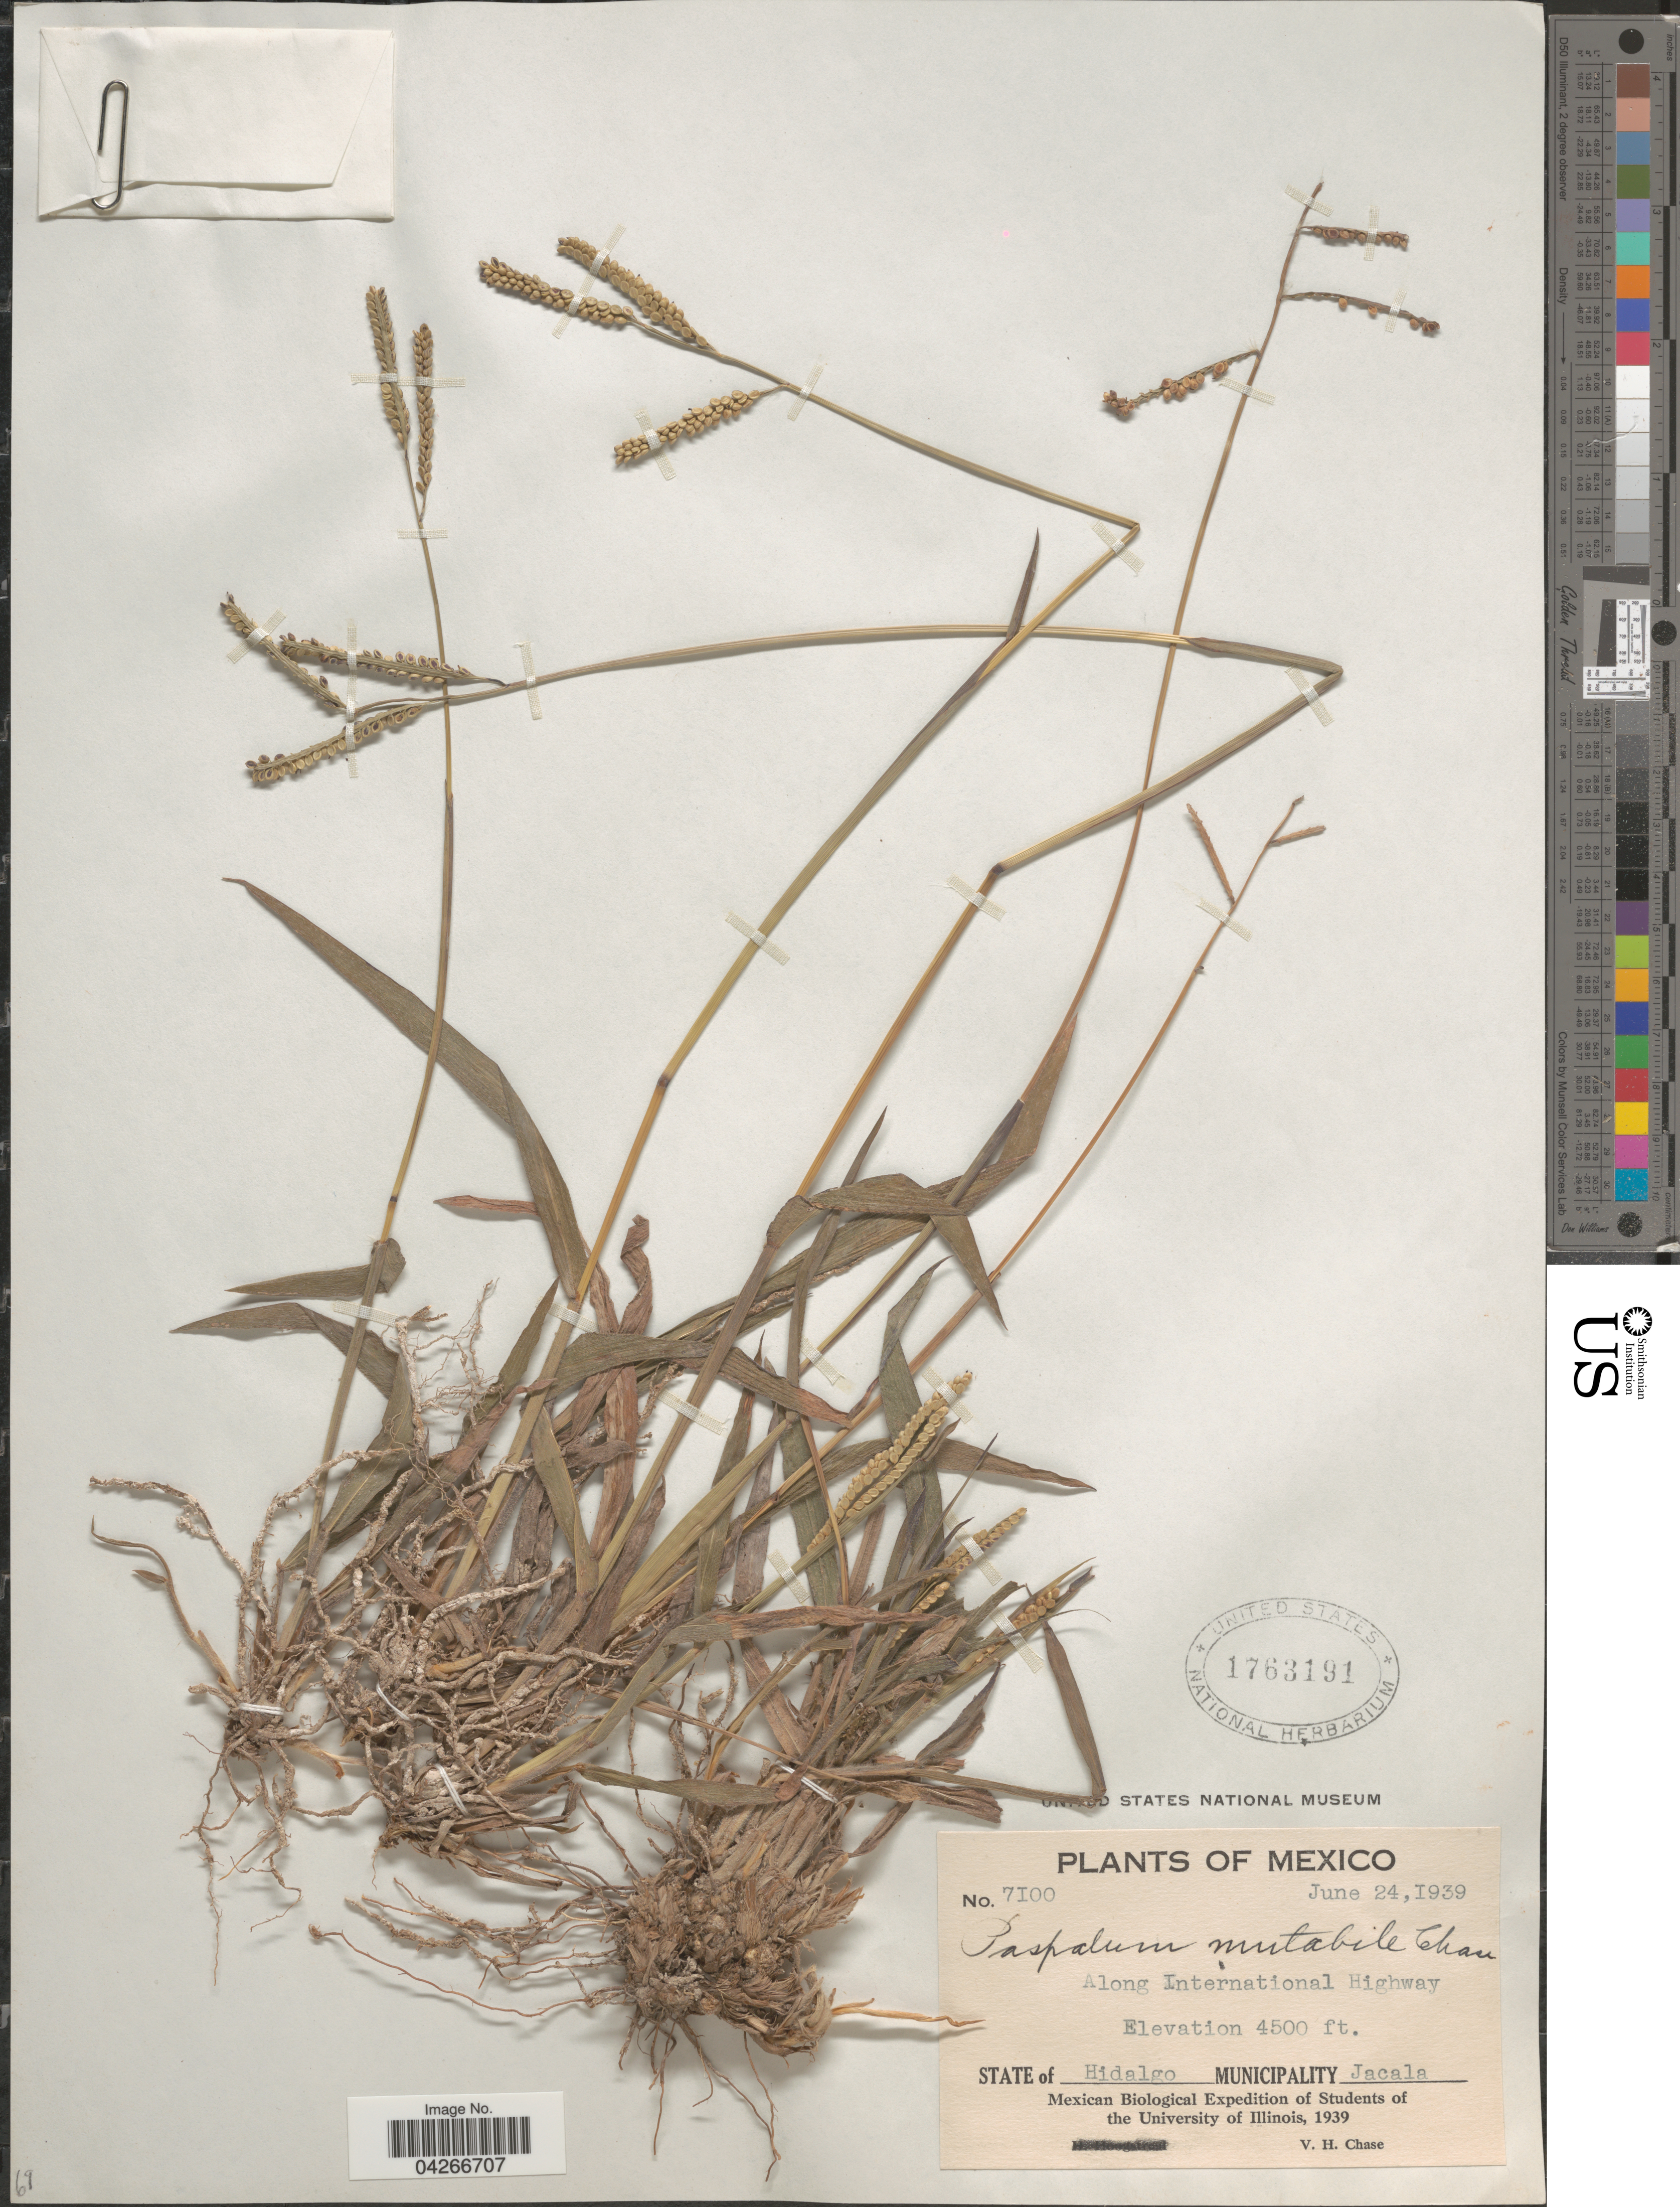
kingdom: Plantae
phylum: Tracheophyta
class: Liliopsida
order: Poales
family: Poaceae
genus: Paspalum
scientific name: Paspalum mutabile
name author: Chase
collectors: V. H. Chase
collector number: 7100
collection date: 1939-06-24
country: Mexico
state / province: Hidalgo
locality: Along International Highway. Municipality Jacala. Mexican Biological Expedition.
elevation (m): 1372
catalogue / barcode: US 1763191